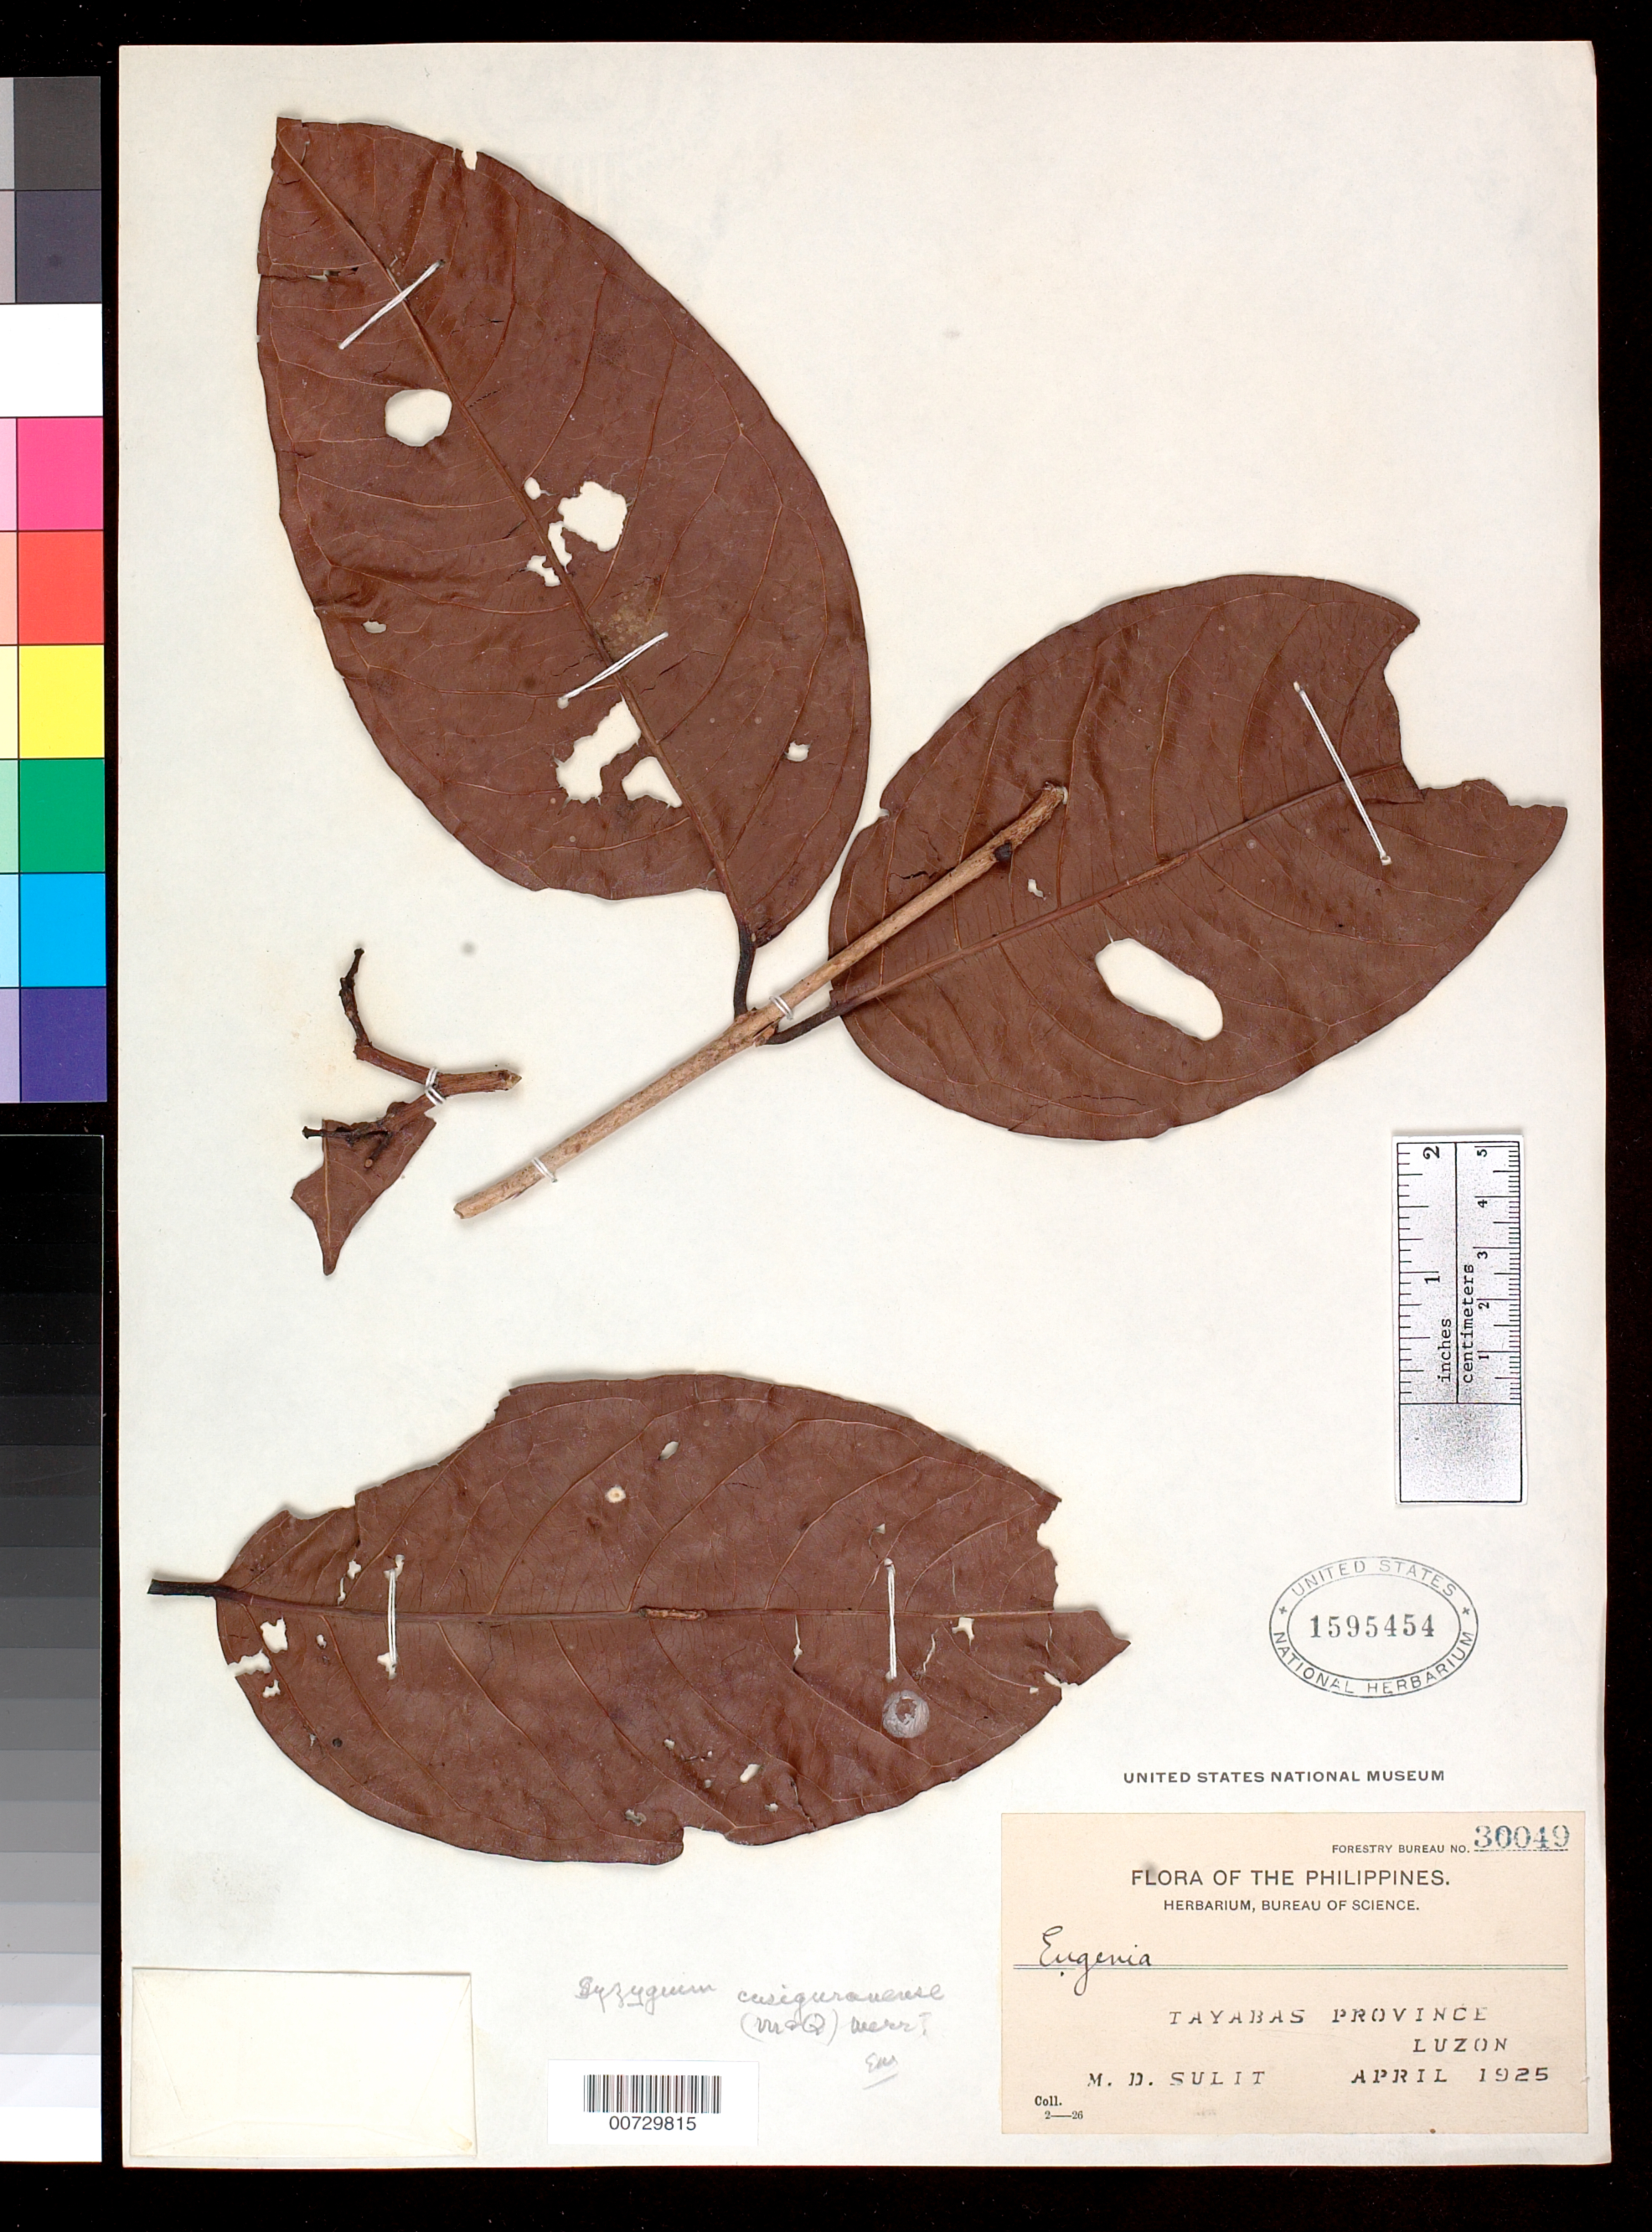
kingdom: Plantae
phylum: Tracheophyta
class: Magnoliopsida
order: Myrtales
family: Myrtaceae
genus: Syzygium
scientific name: Syzygium sp.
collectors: M. Sulit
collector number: For.Bur. 30049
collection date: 1925-04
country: Philippines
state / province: Calabarzon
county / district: Quezon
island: Luzon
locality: Tayabas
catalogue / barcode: US 1595454